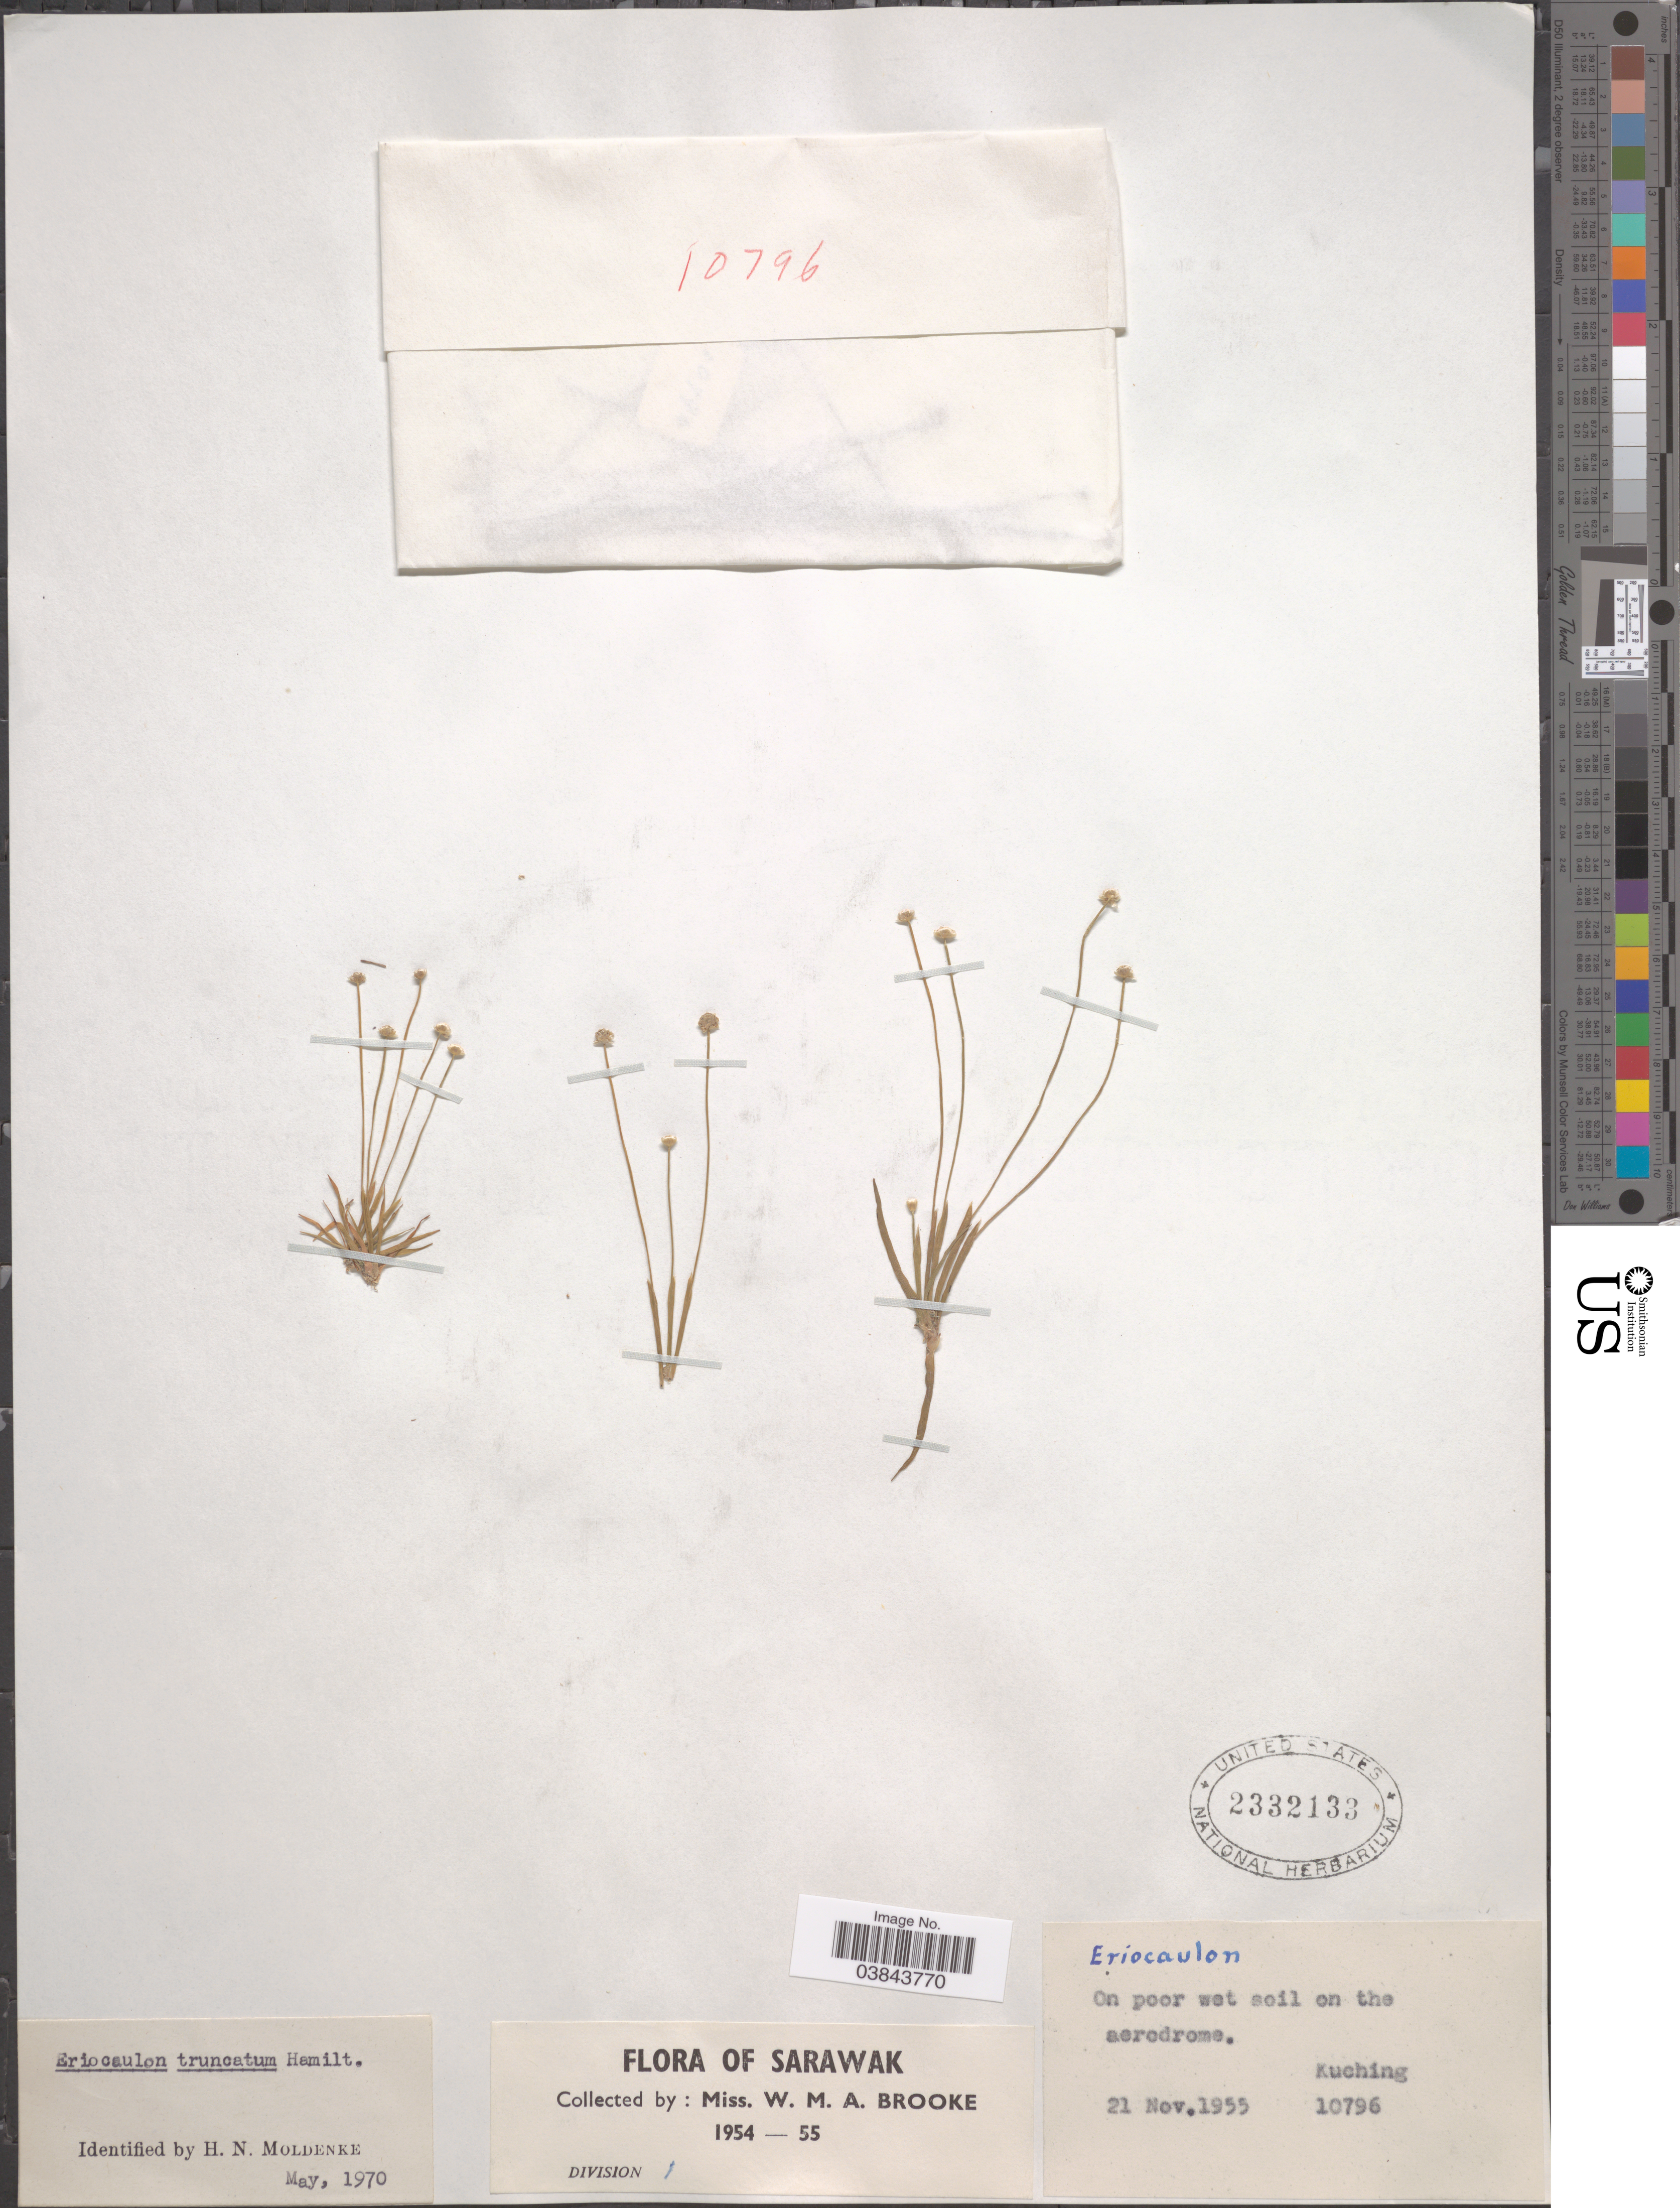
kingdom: Plantae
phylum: Tracheophyta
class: Liliopsida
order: Poales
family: Eriocaulaceae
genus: Eriocaulon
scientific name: Eriocaulon truncatum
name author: Buch.-Ham. ex Mart.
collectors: W. Brooke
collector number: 10796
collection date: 1955-11-21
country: Malaysia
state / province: Sarawak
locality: On poor wet soil on the aerodrome. Kuching.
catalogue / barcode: US 2332133